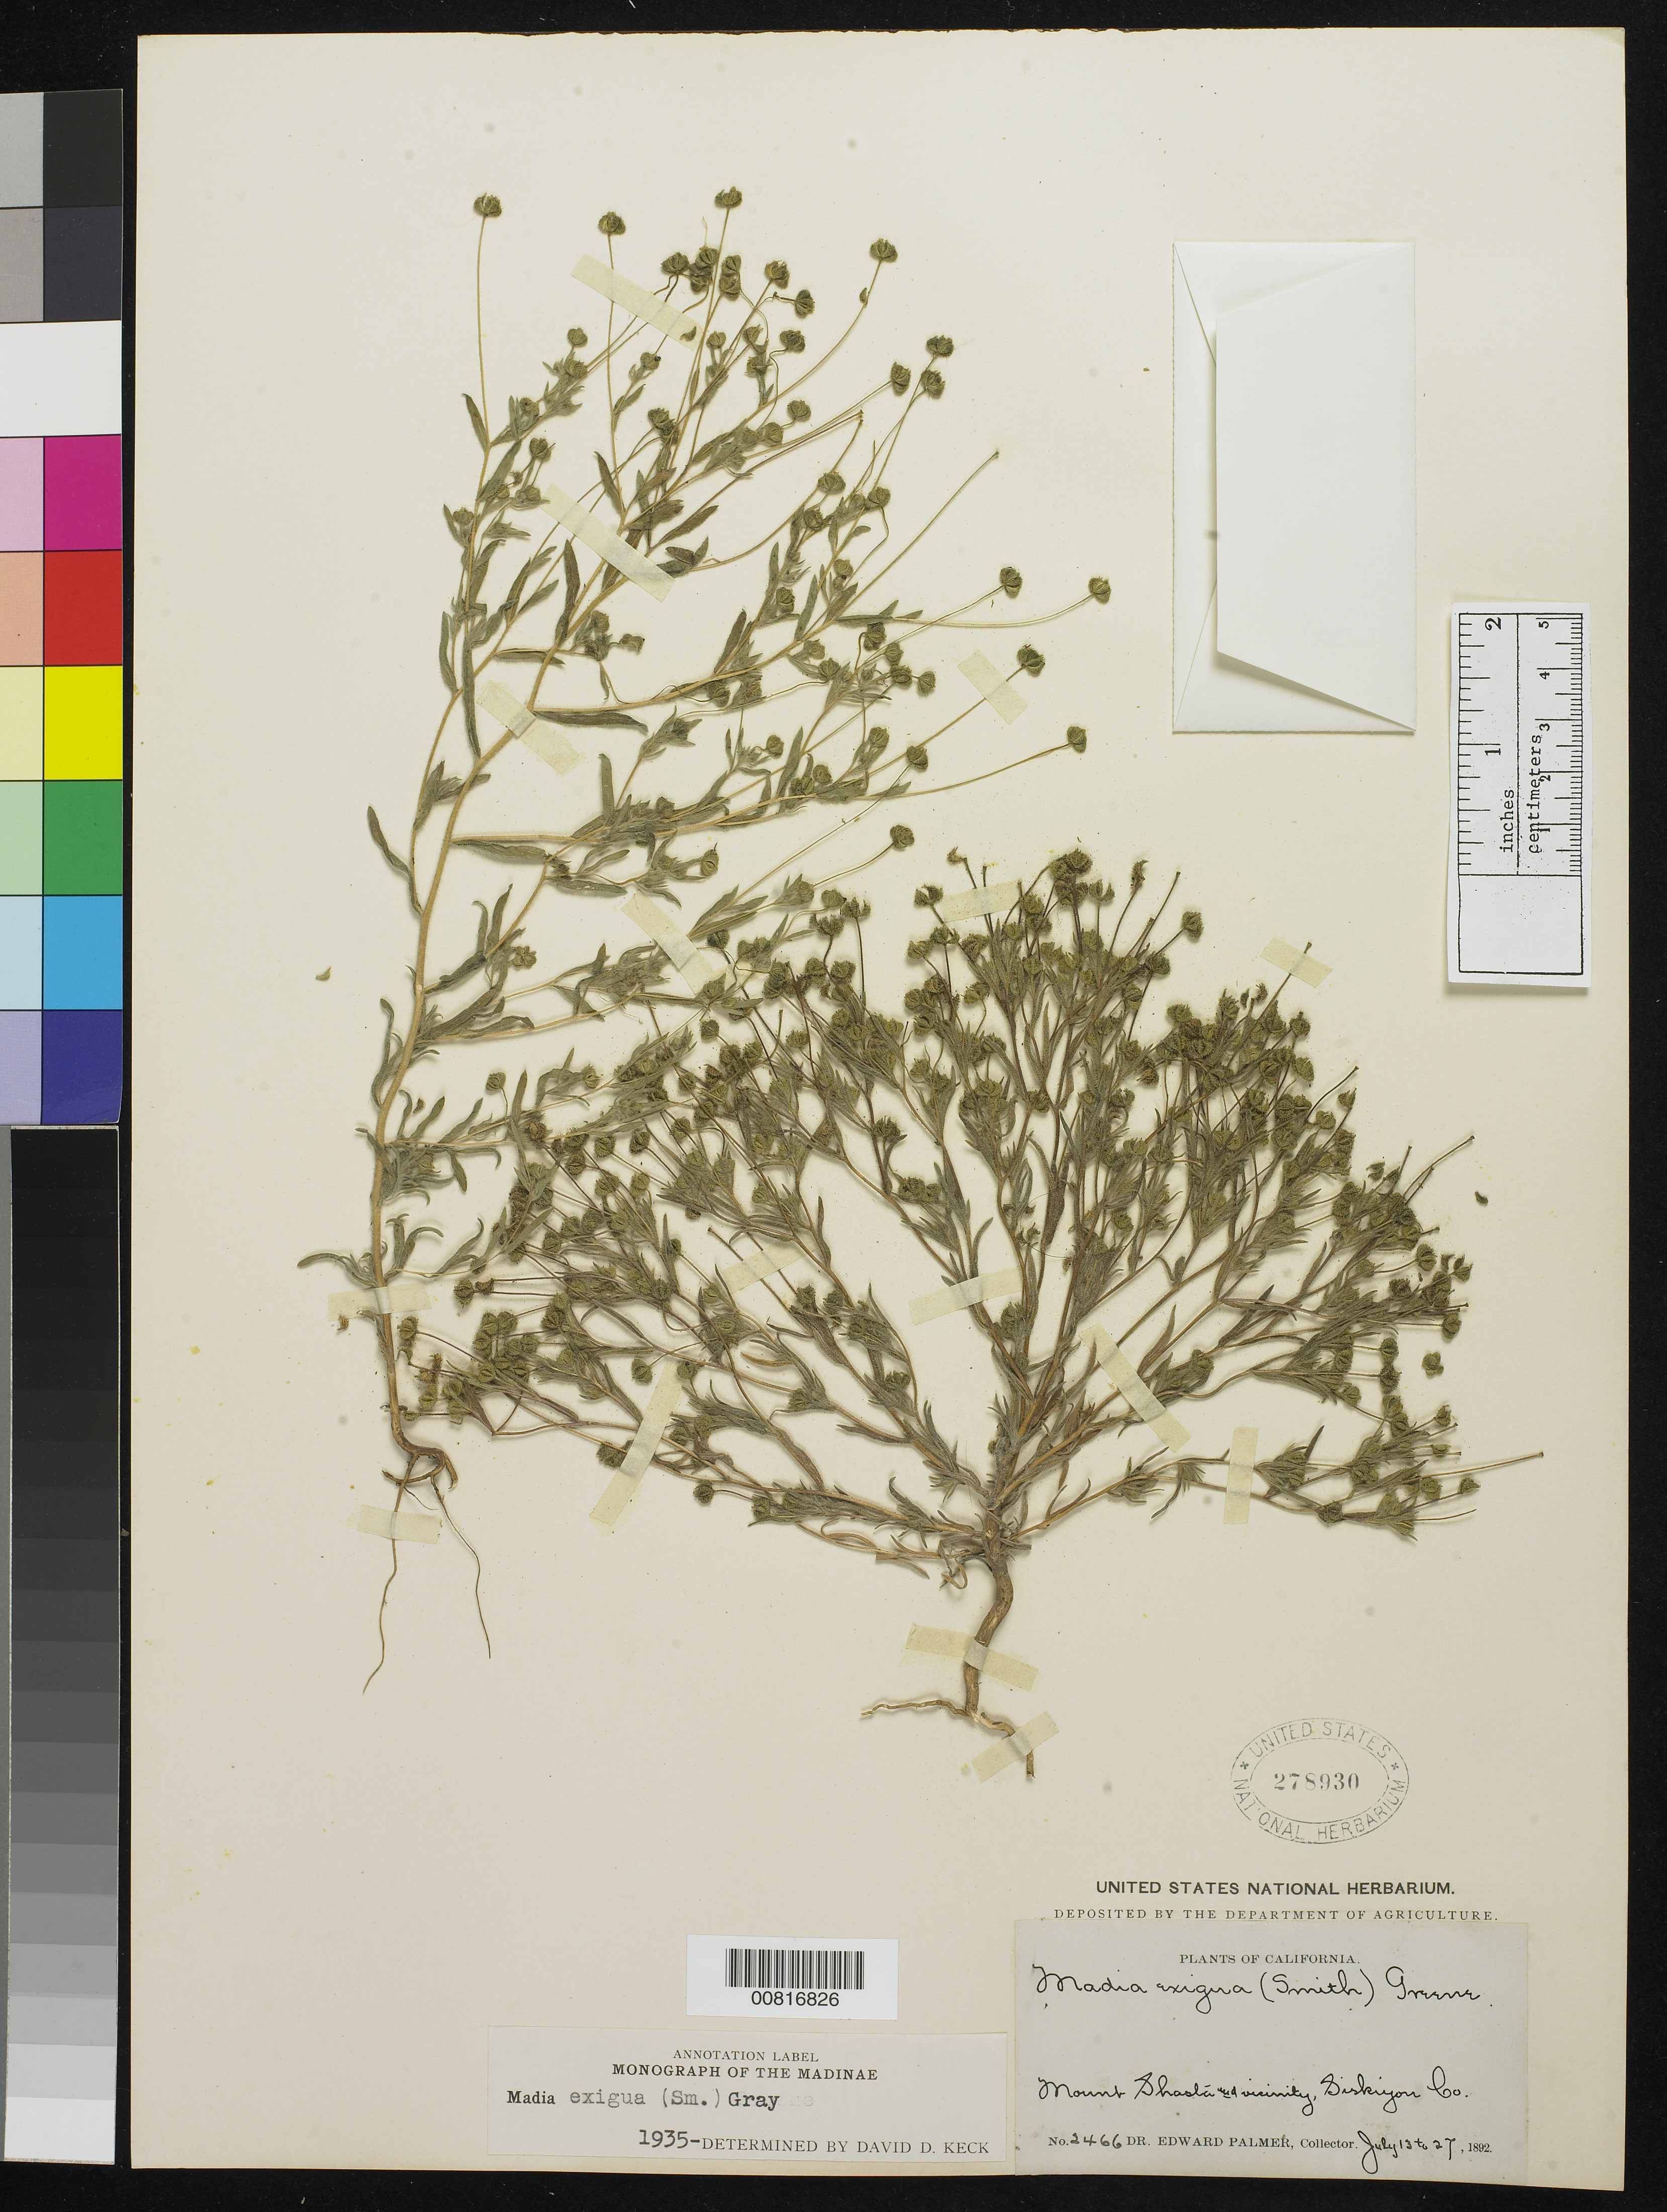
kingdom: Plantae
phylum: Tracheophyta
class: Magnoliopsida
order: Asterales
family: Asteraceae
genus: Madia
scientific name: Madia exigua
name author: (Sm.) A. Gray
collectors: E. Palmer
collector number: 2466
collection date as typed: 13 Jul 1892 to 27 Jul 1892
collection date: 1892-07-13/1892-07-27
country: United States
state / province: California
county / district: Siskiyou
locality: Mount Shasta and vicinity, Siskiyou County, California.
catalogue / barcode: US 278930